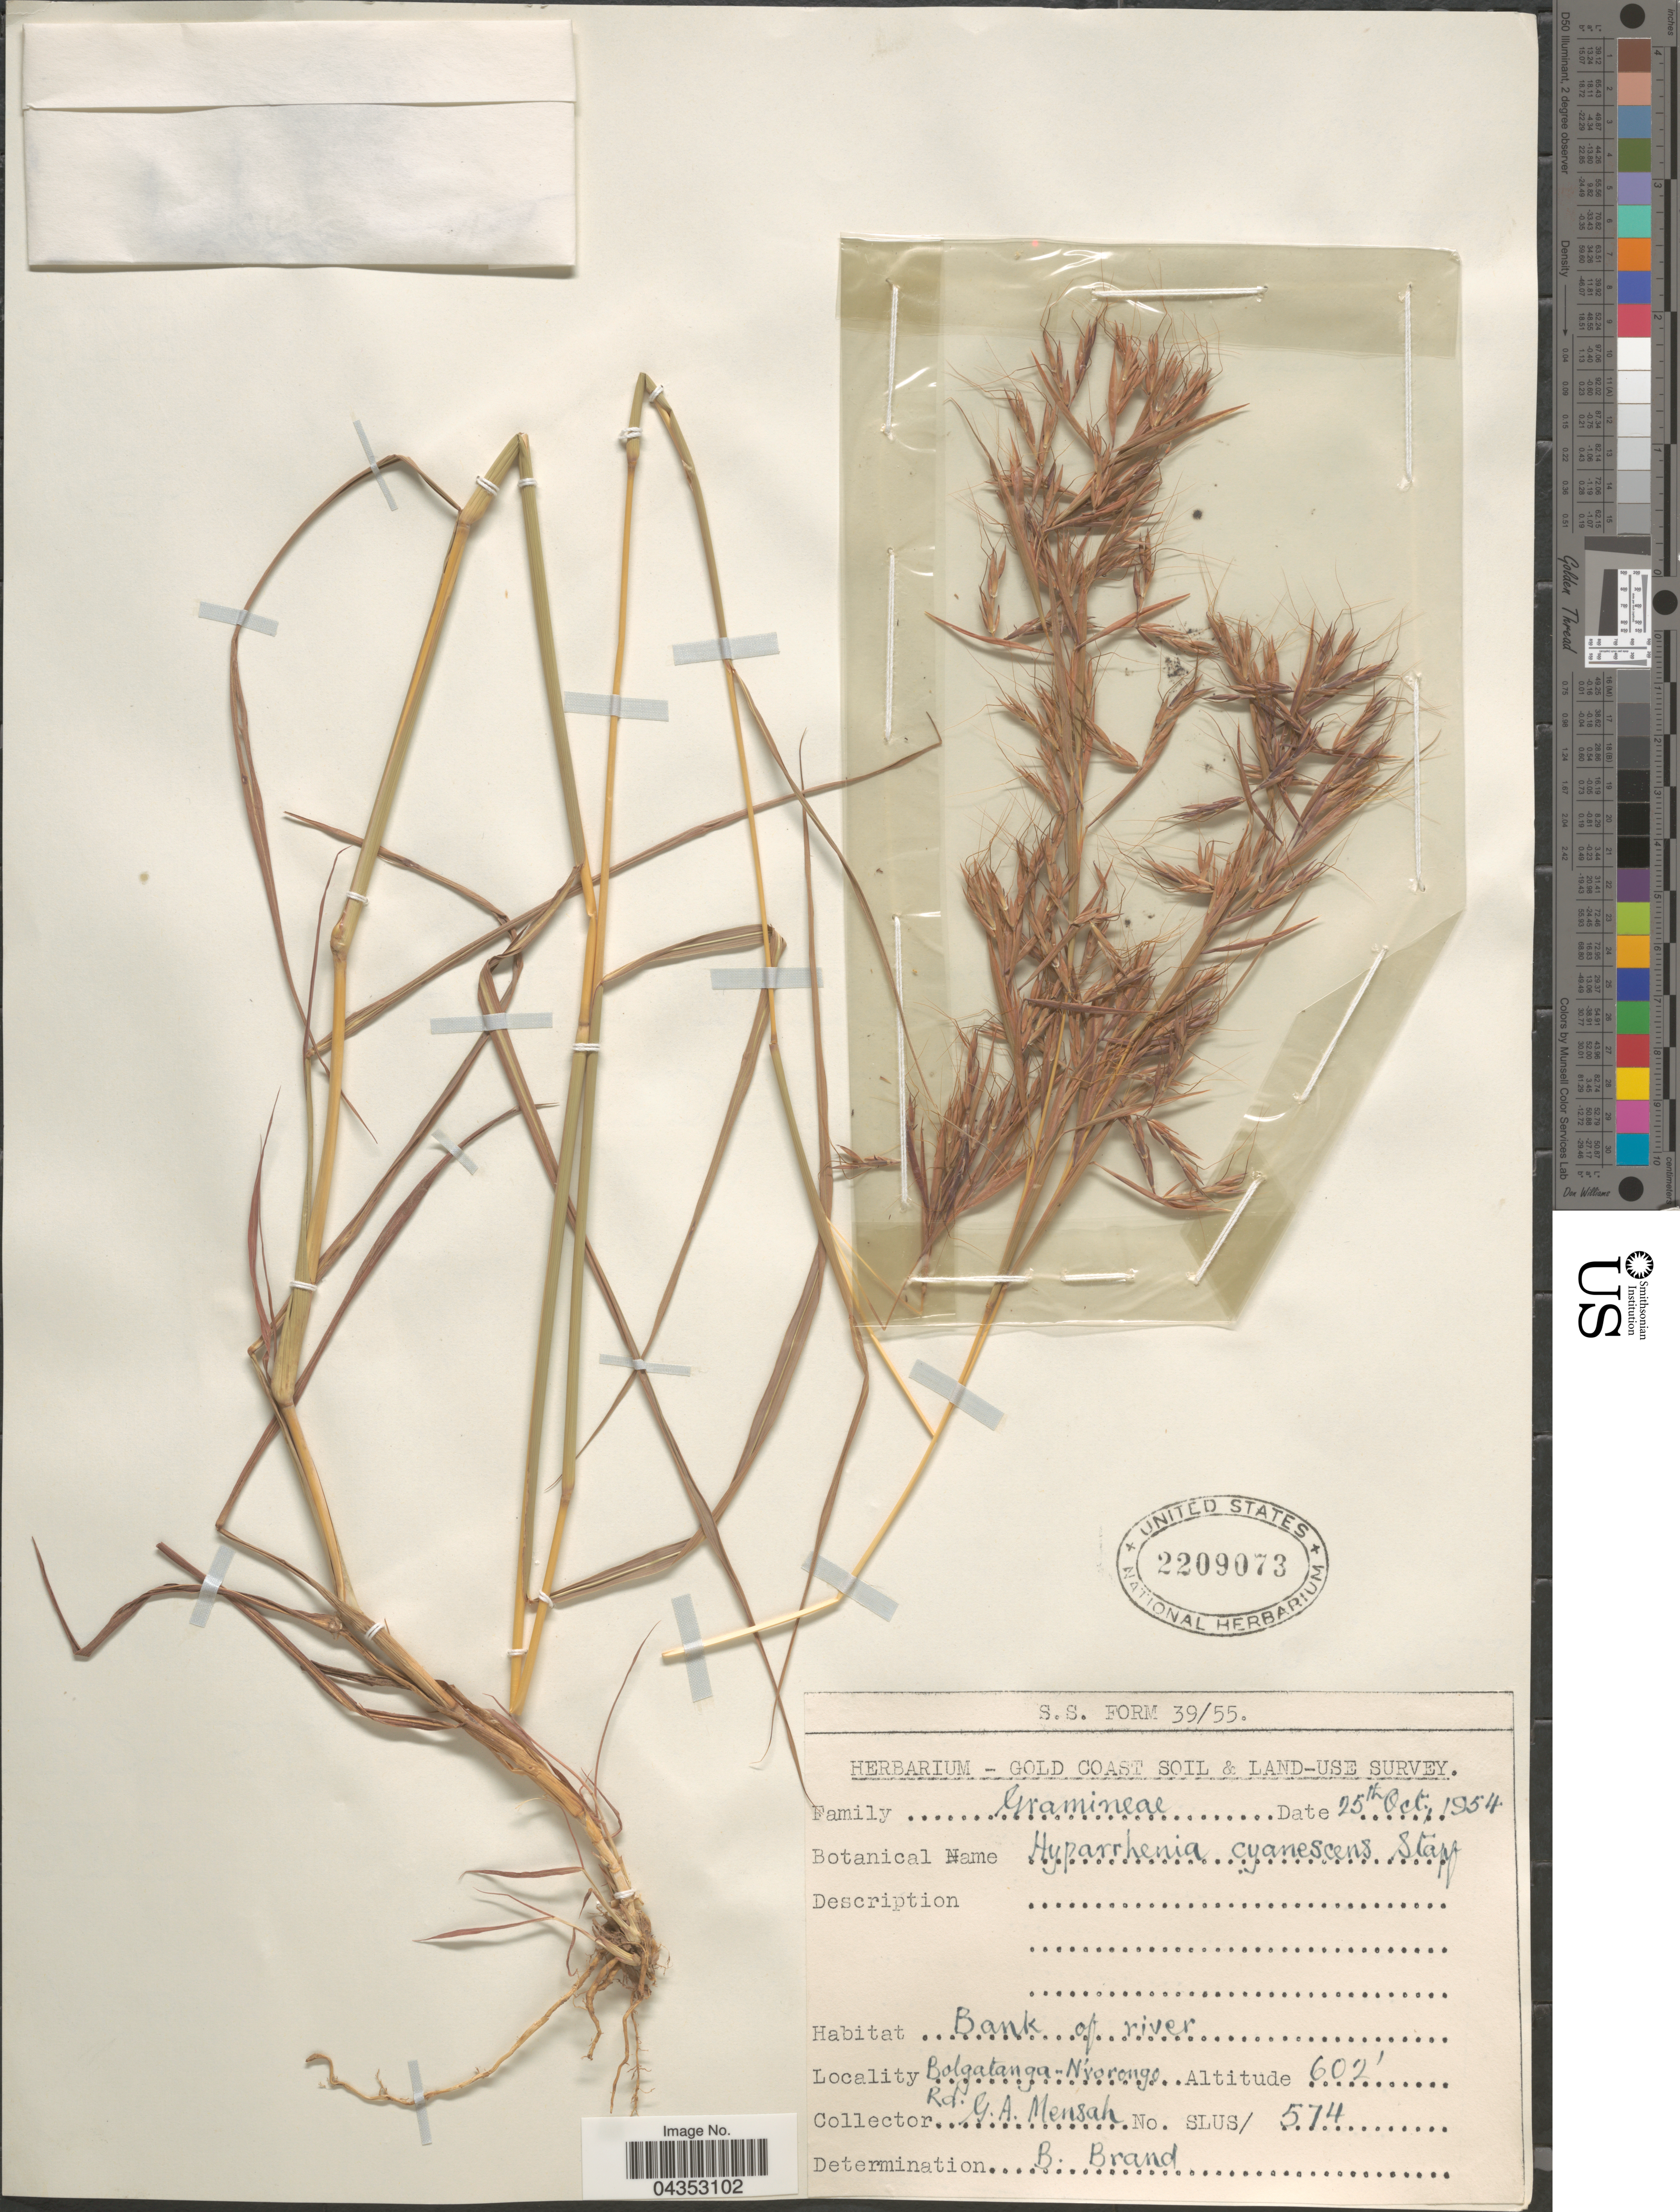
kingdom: Plantae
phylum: Tracheophyta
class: Liliopsida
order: Poales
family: Poaceae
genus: Hyparrhenia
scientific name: Hyparrhenia cyanescens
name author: (Stapf) Stapf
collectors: G. Mensah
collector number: SLUS/574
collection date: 1954-10-25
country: Ghana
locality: Gold Coast Soil & Land-use Survey. Bank of river. Bolgatanga-N'yorongo Rd.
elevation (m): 183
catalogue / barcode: US 2209073